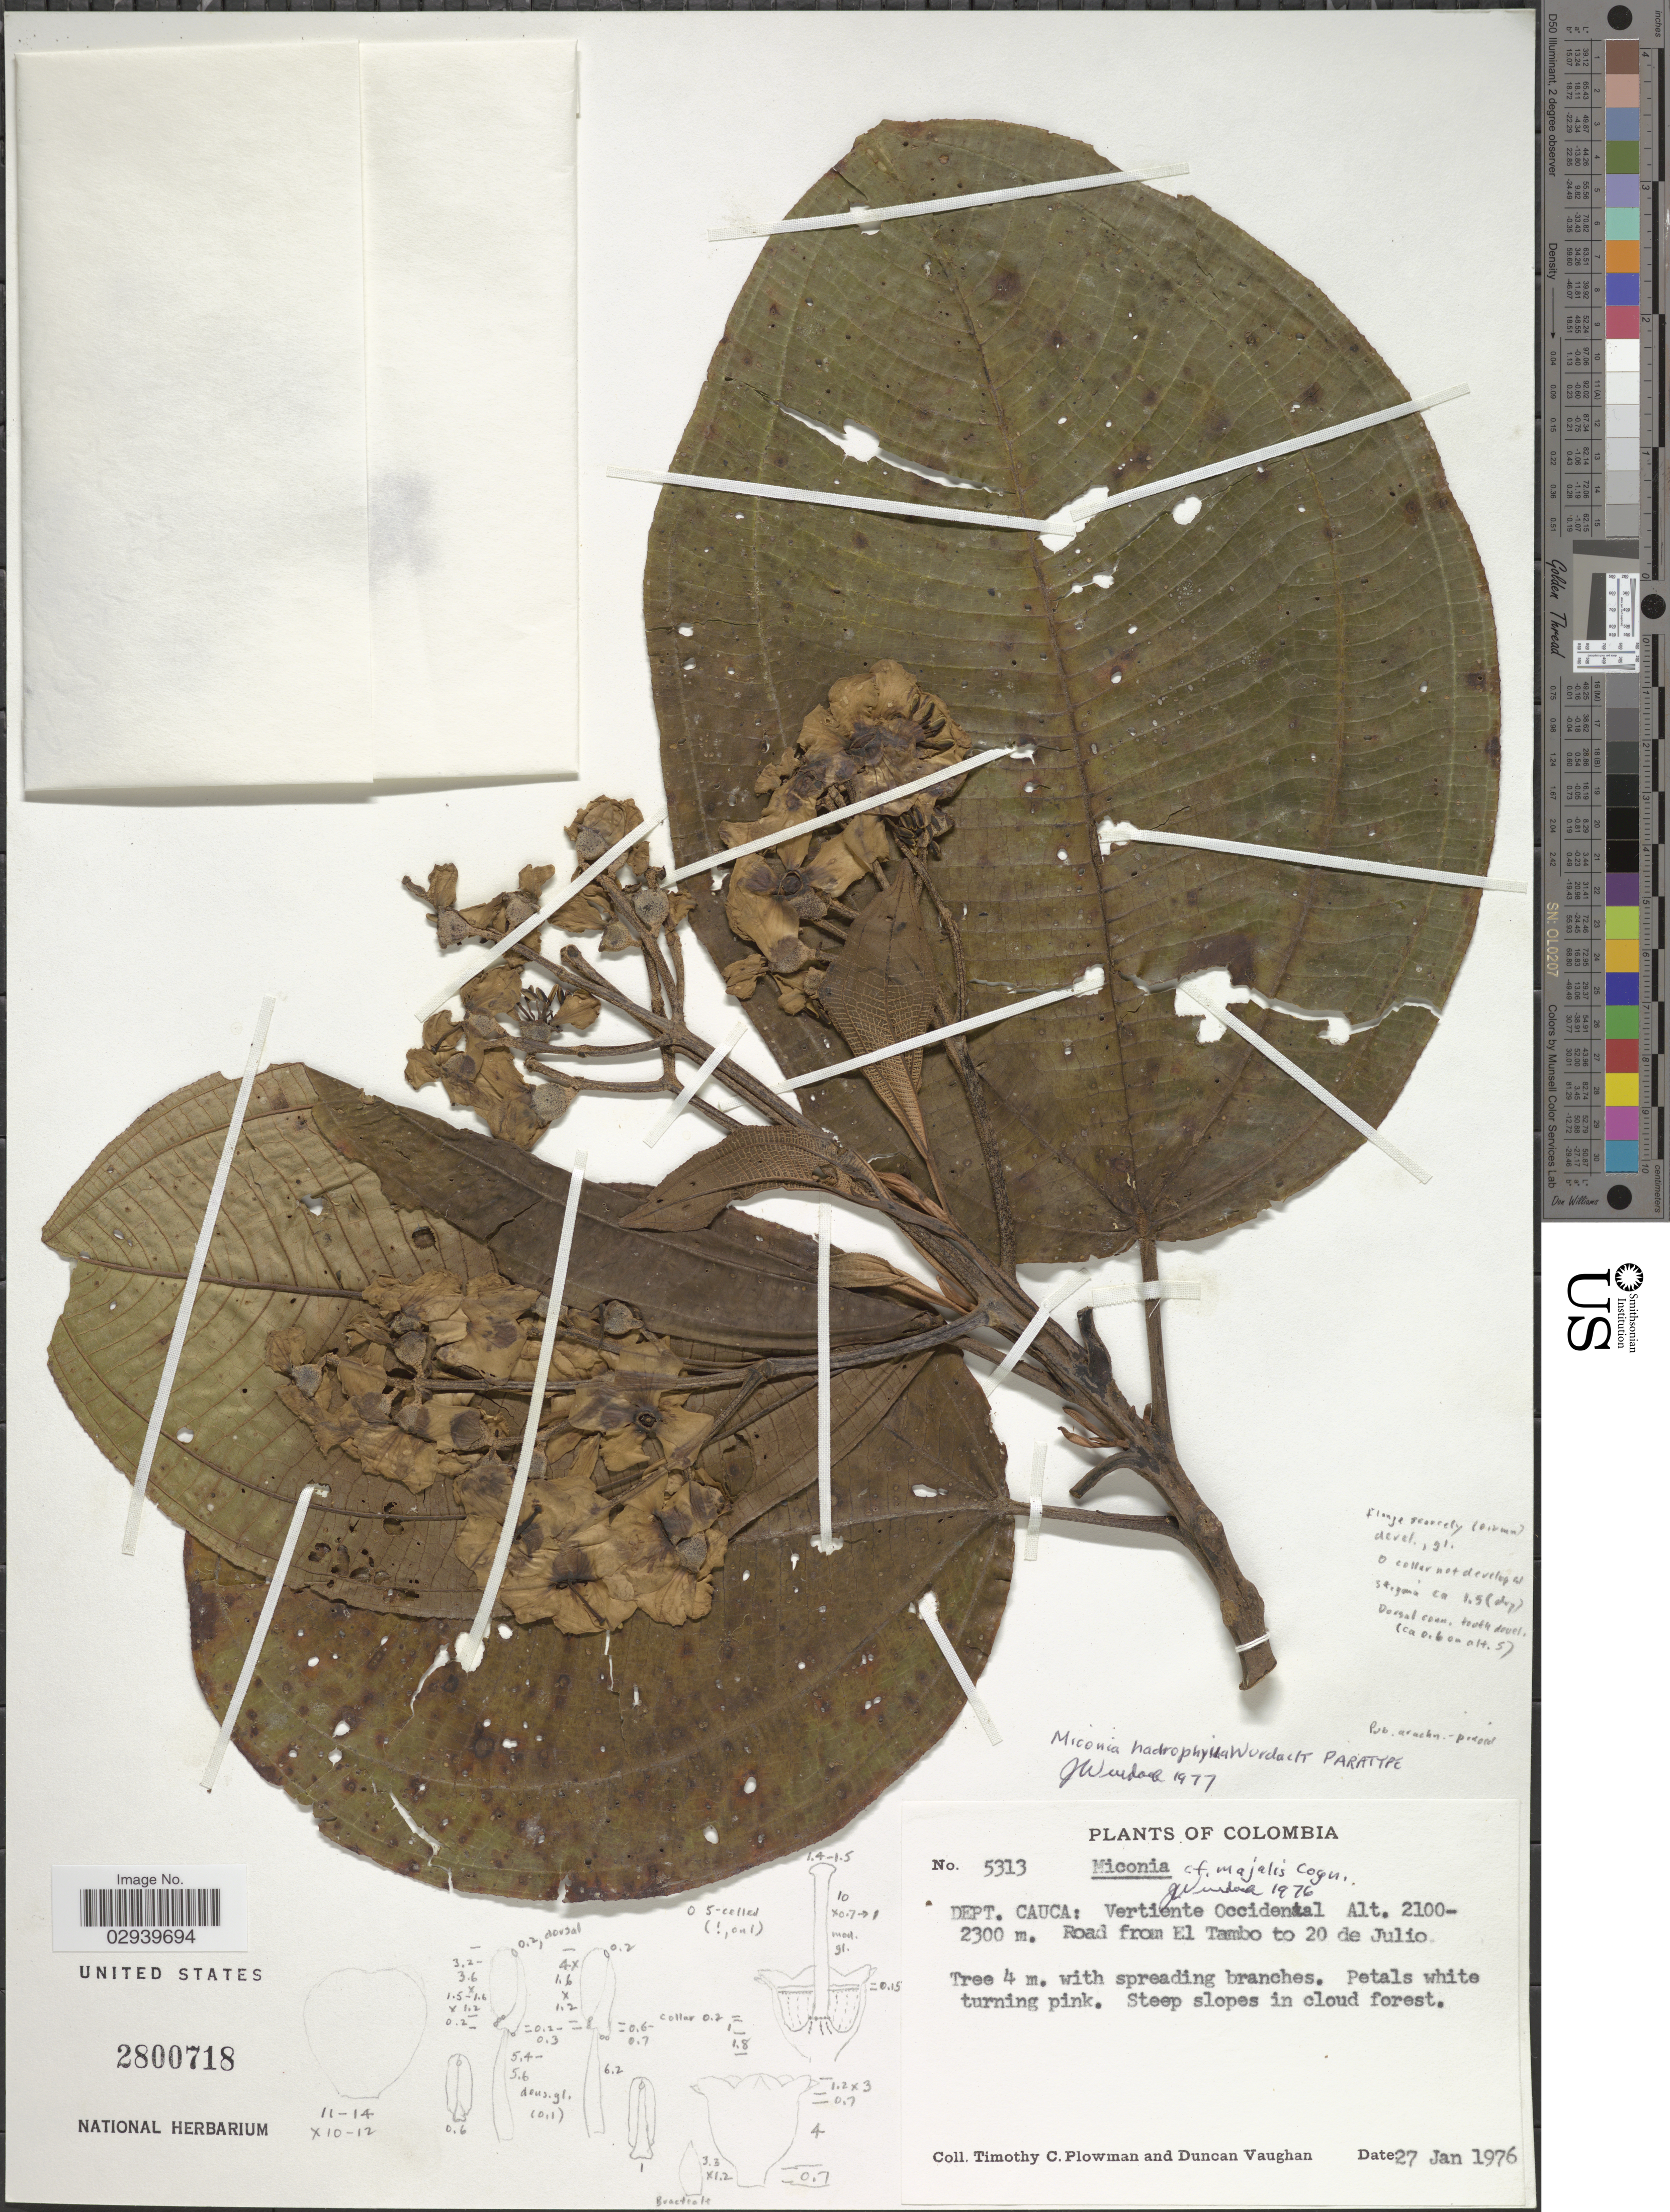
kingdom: Plantae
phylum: Tracheophyta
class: Magnoliopsida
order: Myrtales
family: Melastomataceae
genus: Miconia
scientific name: Miconia hadrophylla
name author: Wurdack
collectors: T. Plowman & D. Vaughan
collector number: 5313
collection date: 1976-01-27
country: Colombia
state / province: Cauca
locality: Dept. Cauca: Vertiente Occidental. Road from El Tambo to 20 de Julio.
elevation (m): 2100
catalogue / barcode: US 2800718